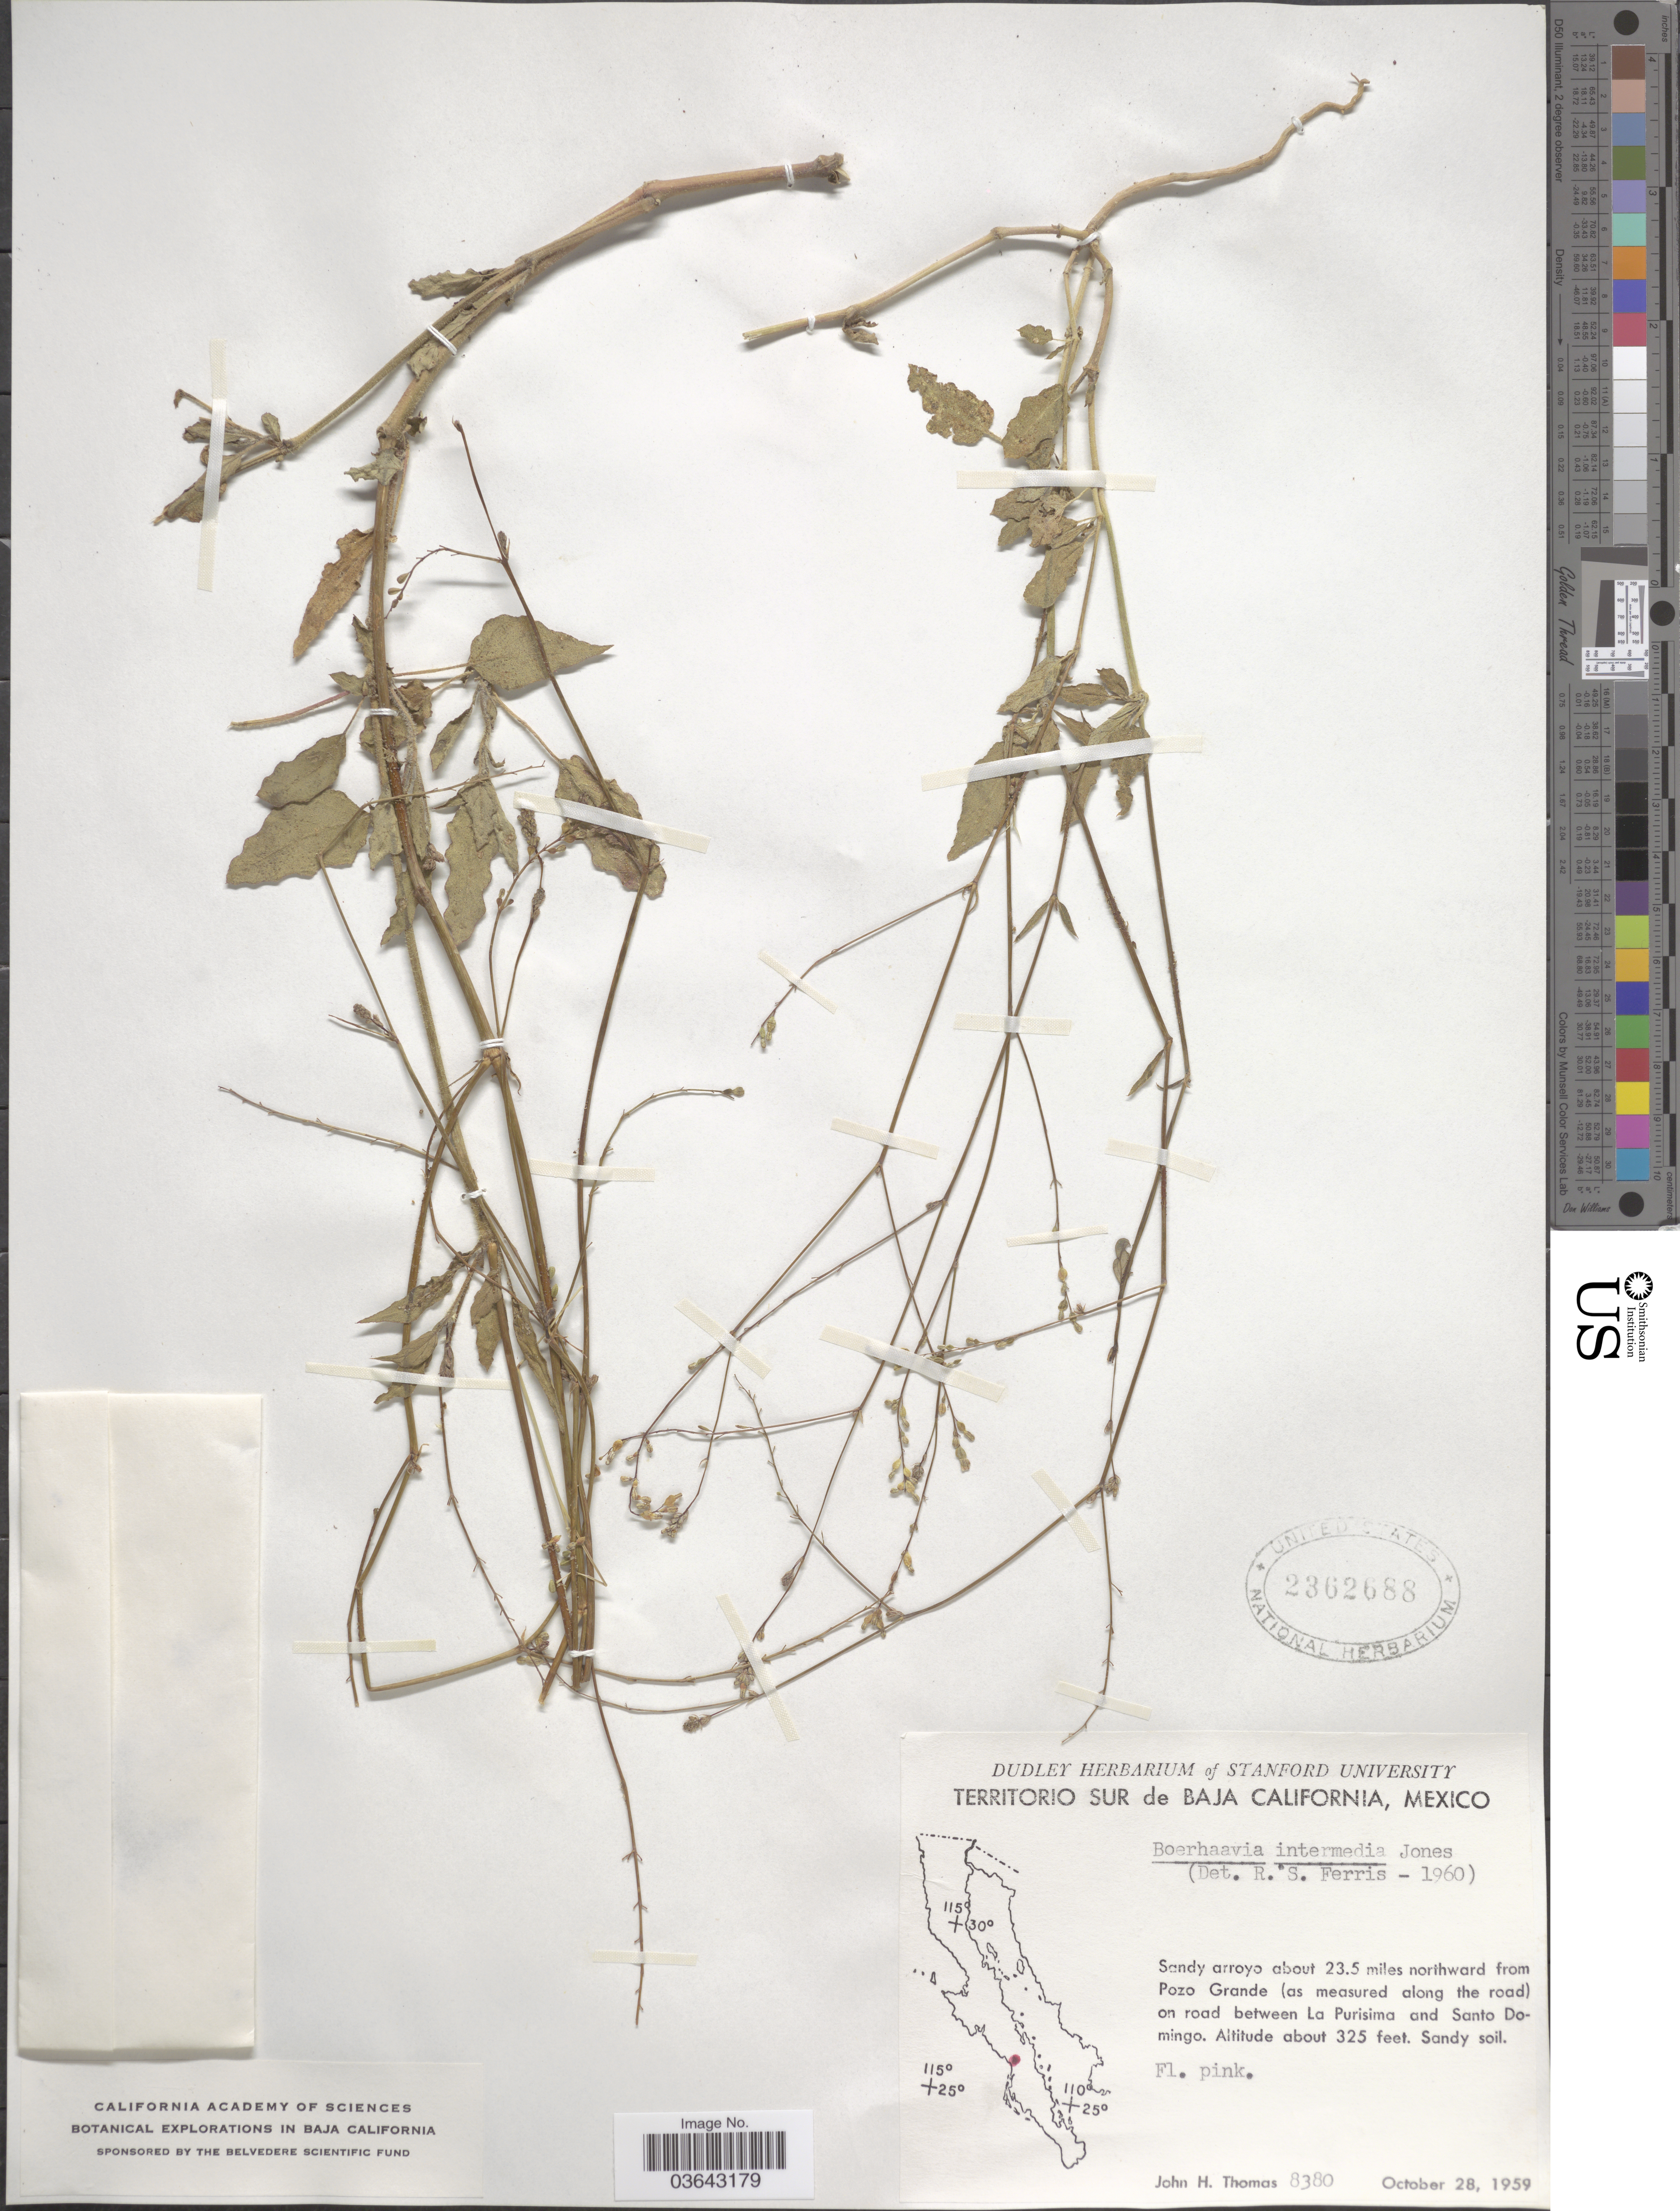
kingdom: Plantae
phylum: Tracheophyta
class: Magnoliopsida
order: Caryophyllales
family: Nyctaginaceae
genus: Boerhavia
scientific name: Boerhavia intermedia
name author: M.E. Jones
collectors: J. H. Thomas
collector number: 8380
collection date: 1959-10-28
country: Mexico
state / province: Baja California Sur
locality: Sandy arroyo about 23.5 miles northward from Pozo Grande (as measured along the road) on road between La Purisima and Santo Domingo.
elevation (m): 99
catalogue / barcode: US 2362688